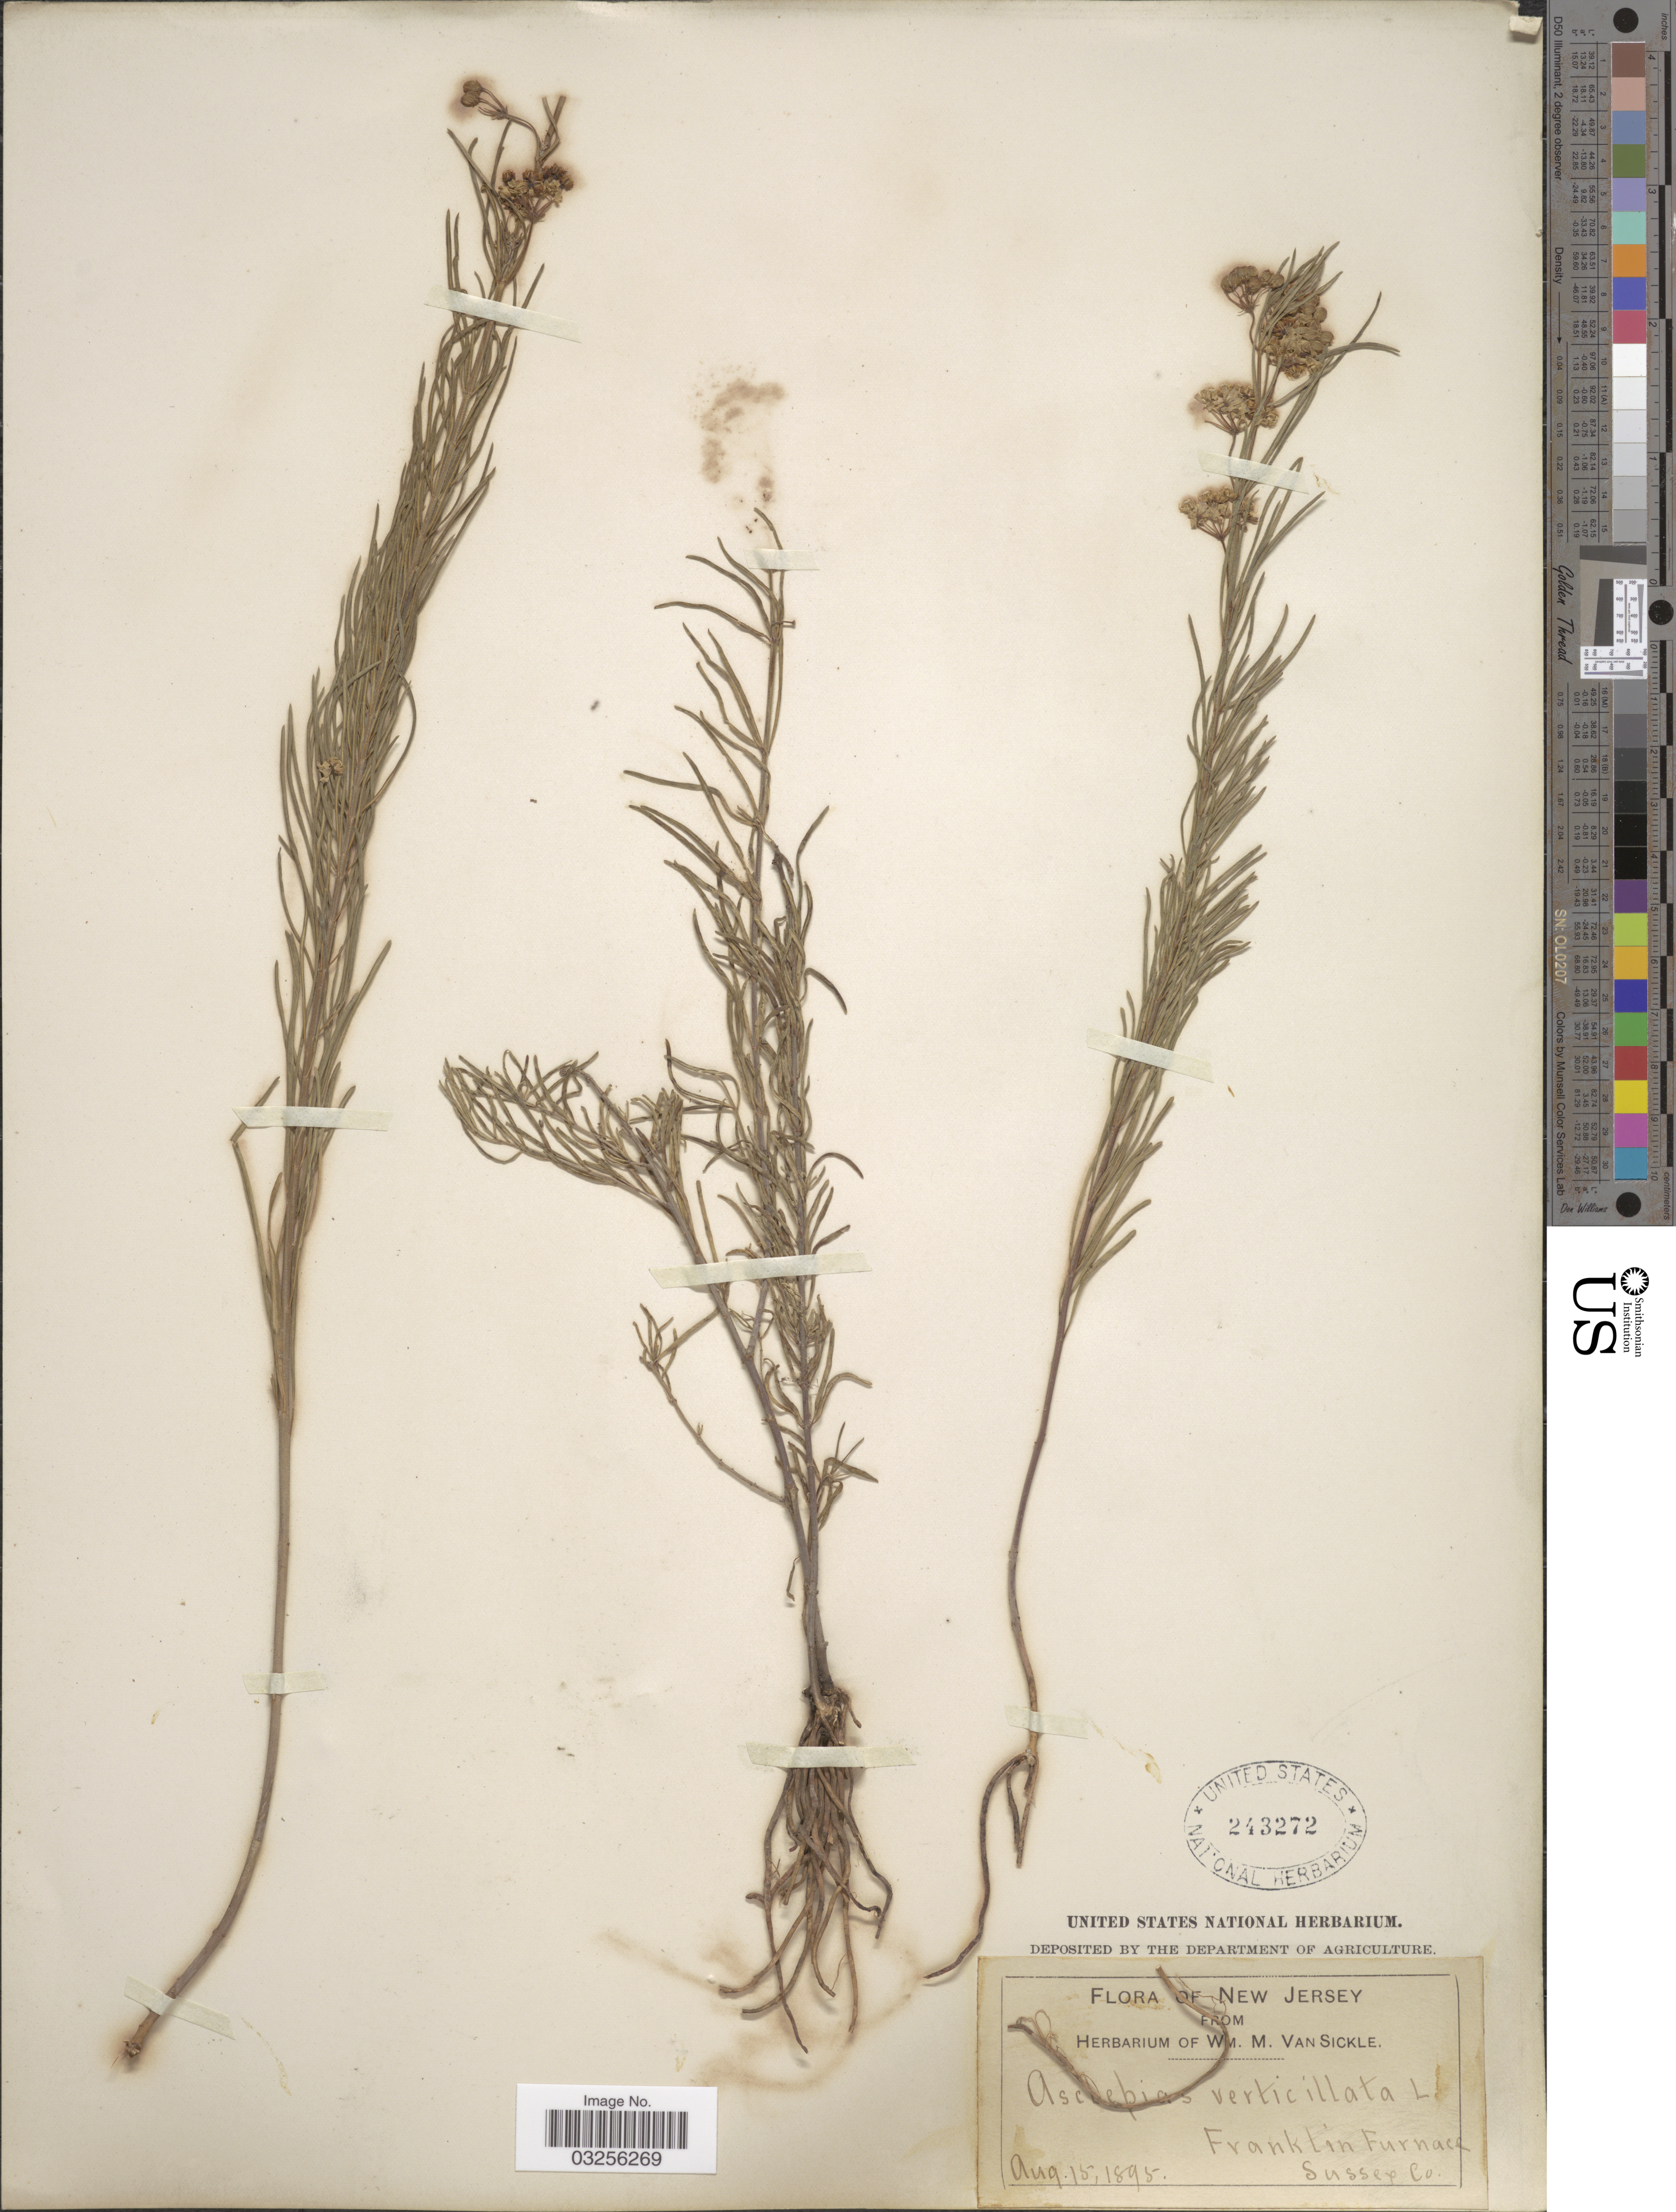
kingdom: Plantae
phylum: Tracheophyta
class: Magnoliopsida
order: Gentianales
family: Apocynaceae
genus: Asclepias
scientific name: Asclepias verticillata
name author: L.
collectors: ex herb. Wm. M. Van Sickle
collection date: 1895-08-15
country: United States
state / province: New Jersey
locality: Franklin Furnace. Sussex Co.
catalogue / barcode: US 243272